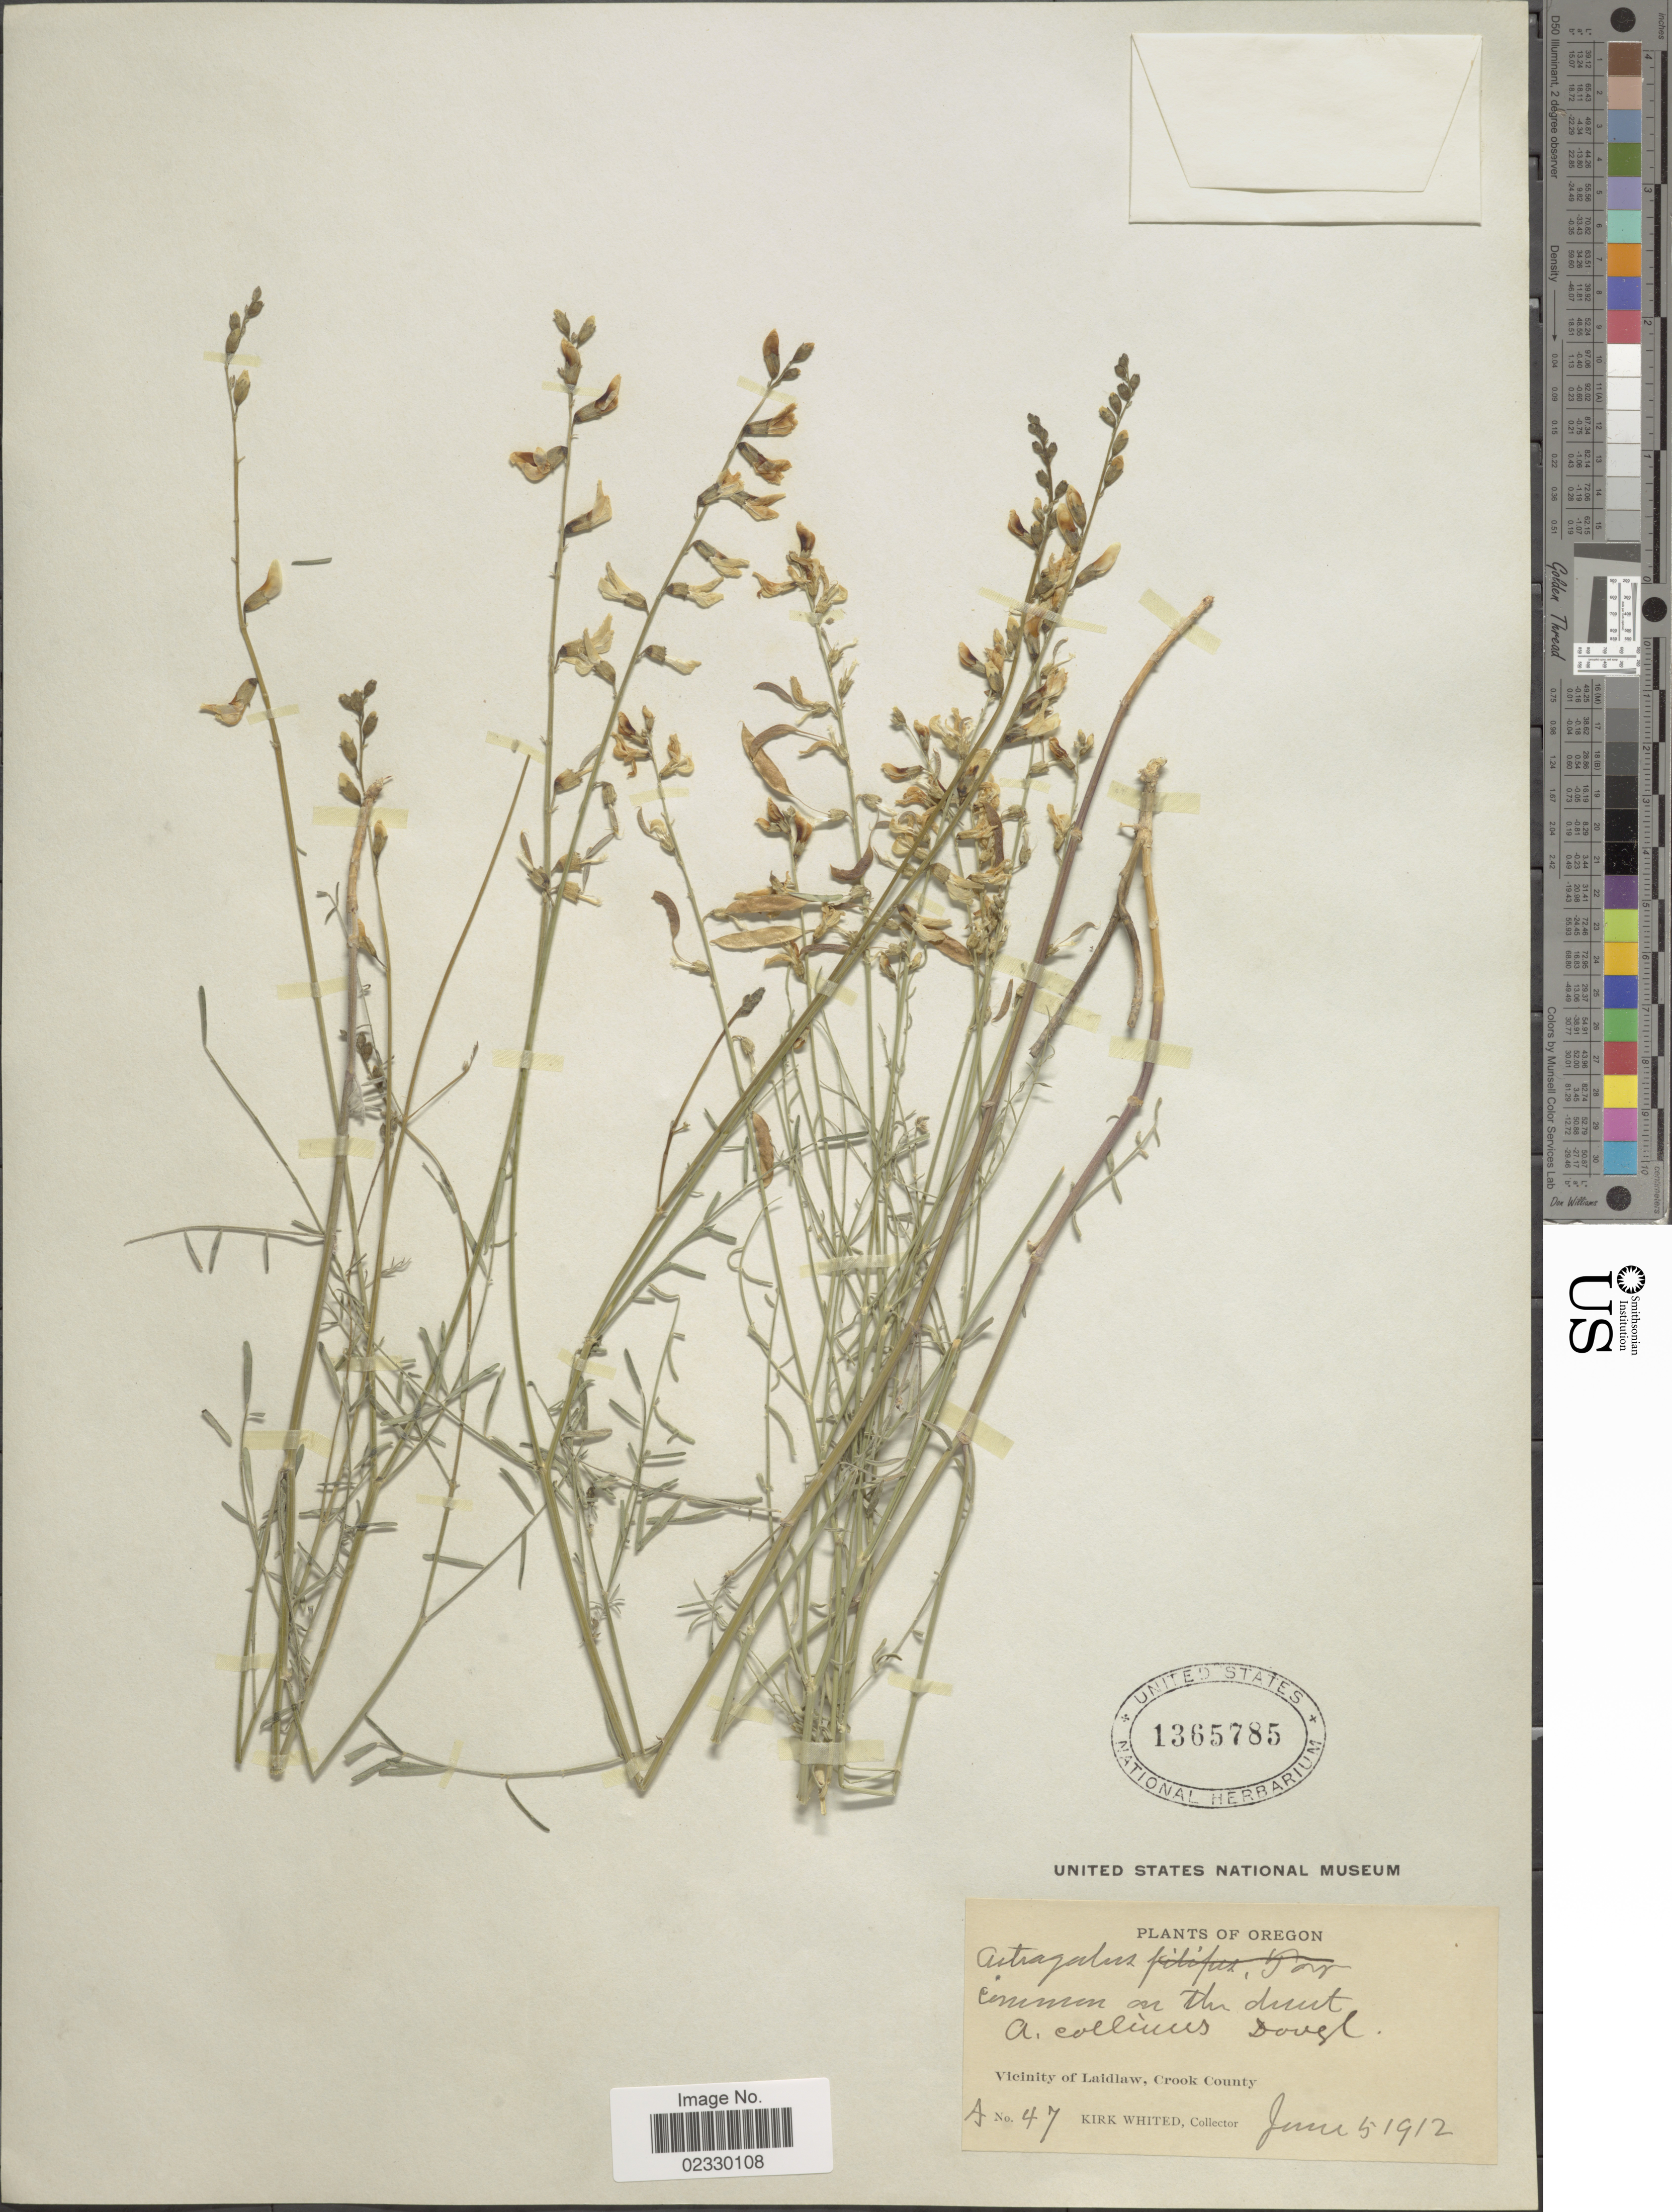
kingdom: Plantae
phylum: Tracheophyta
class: Magnoliopsida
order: Fabales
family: Fabaceae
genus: Astragalus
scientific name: Astragalus collinus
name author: Douglas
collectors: K. Whited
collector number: A 47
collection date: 1912-06-05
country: United States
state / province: Oregon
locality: Vicinity of Laidlaw, Crook County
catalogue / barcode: US 1365785